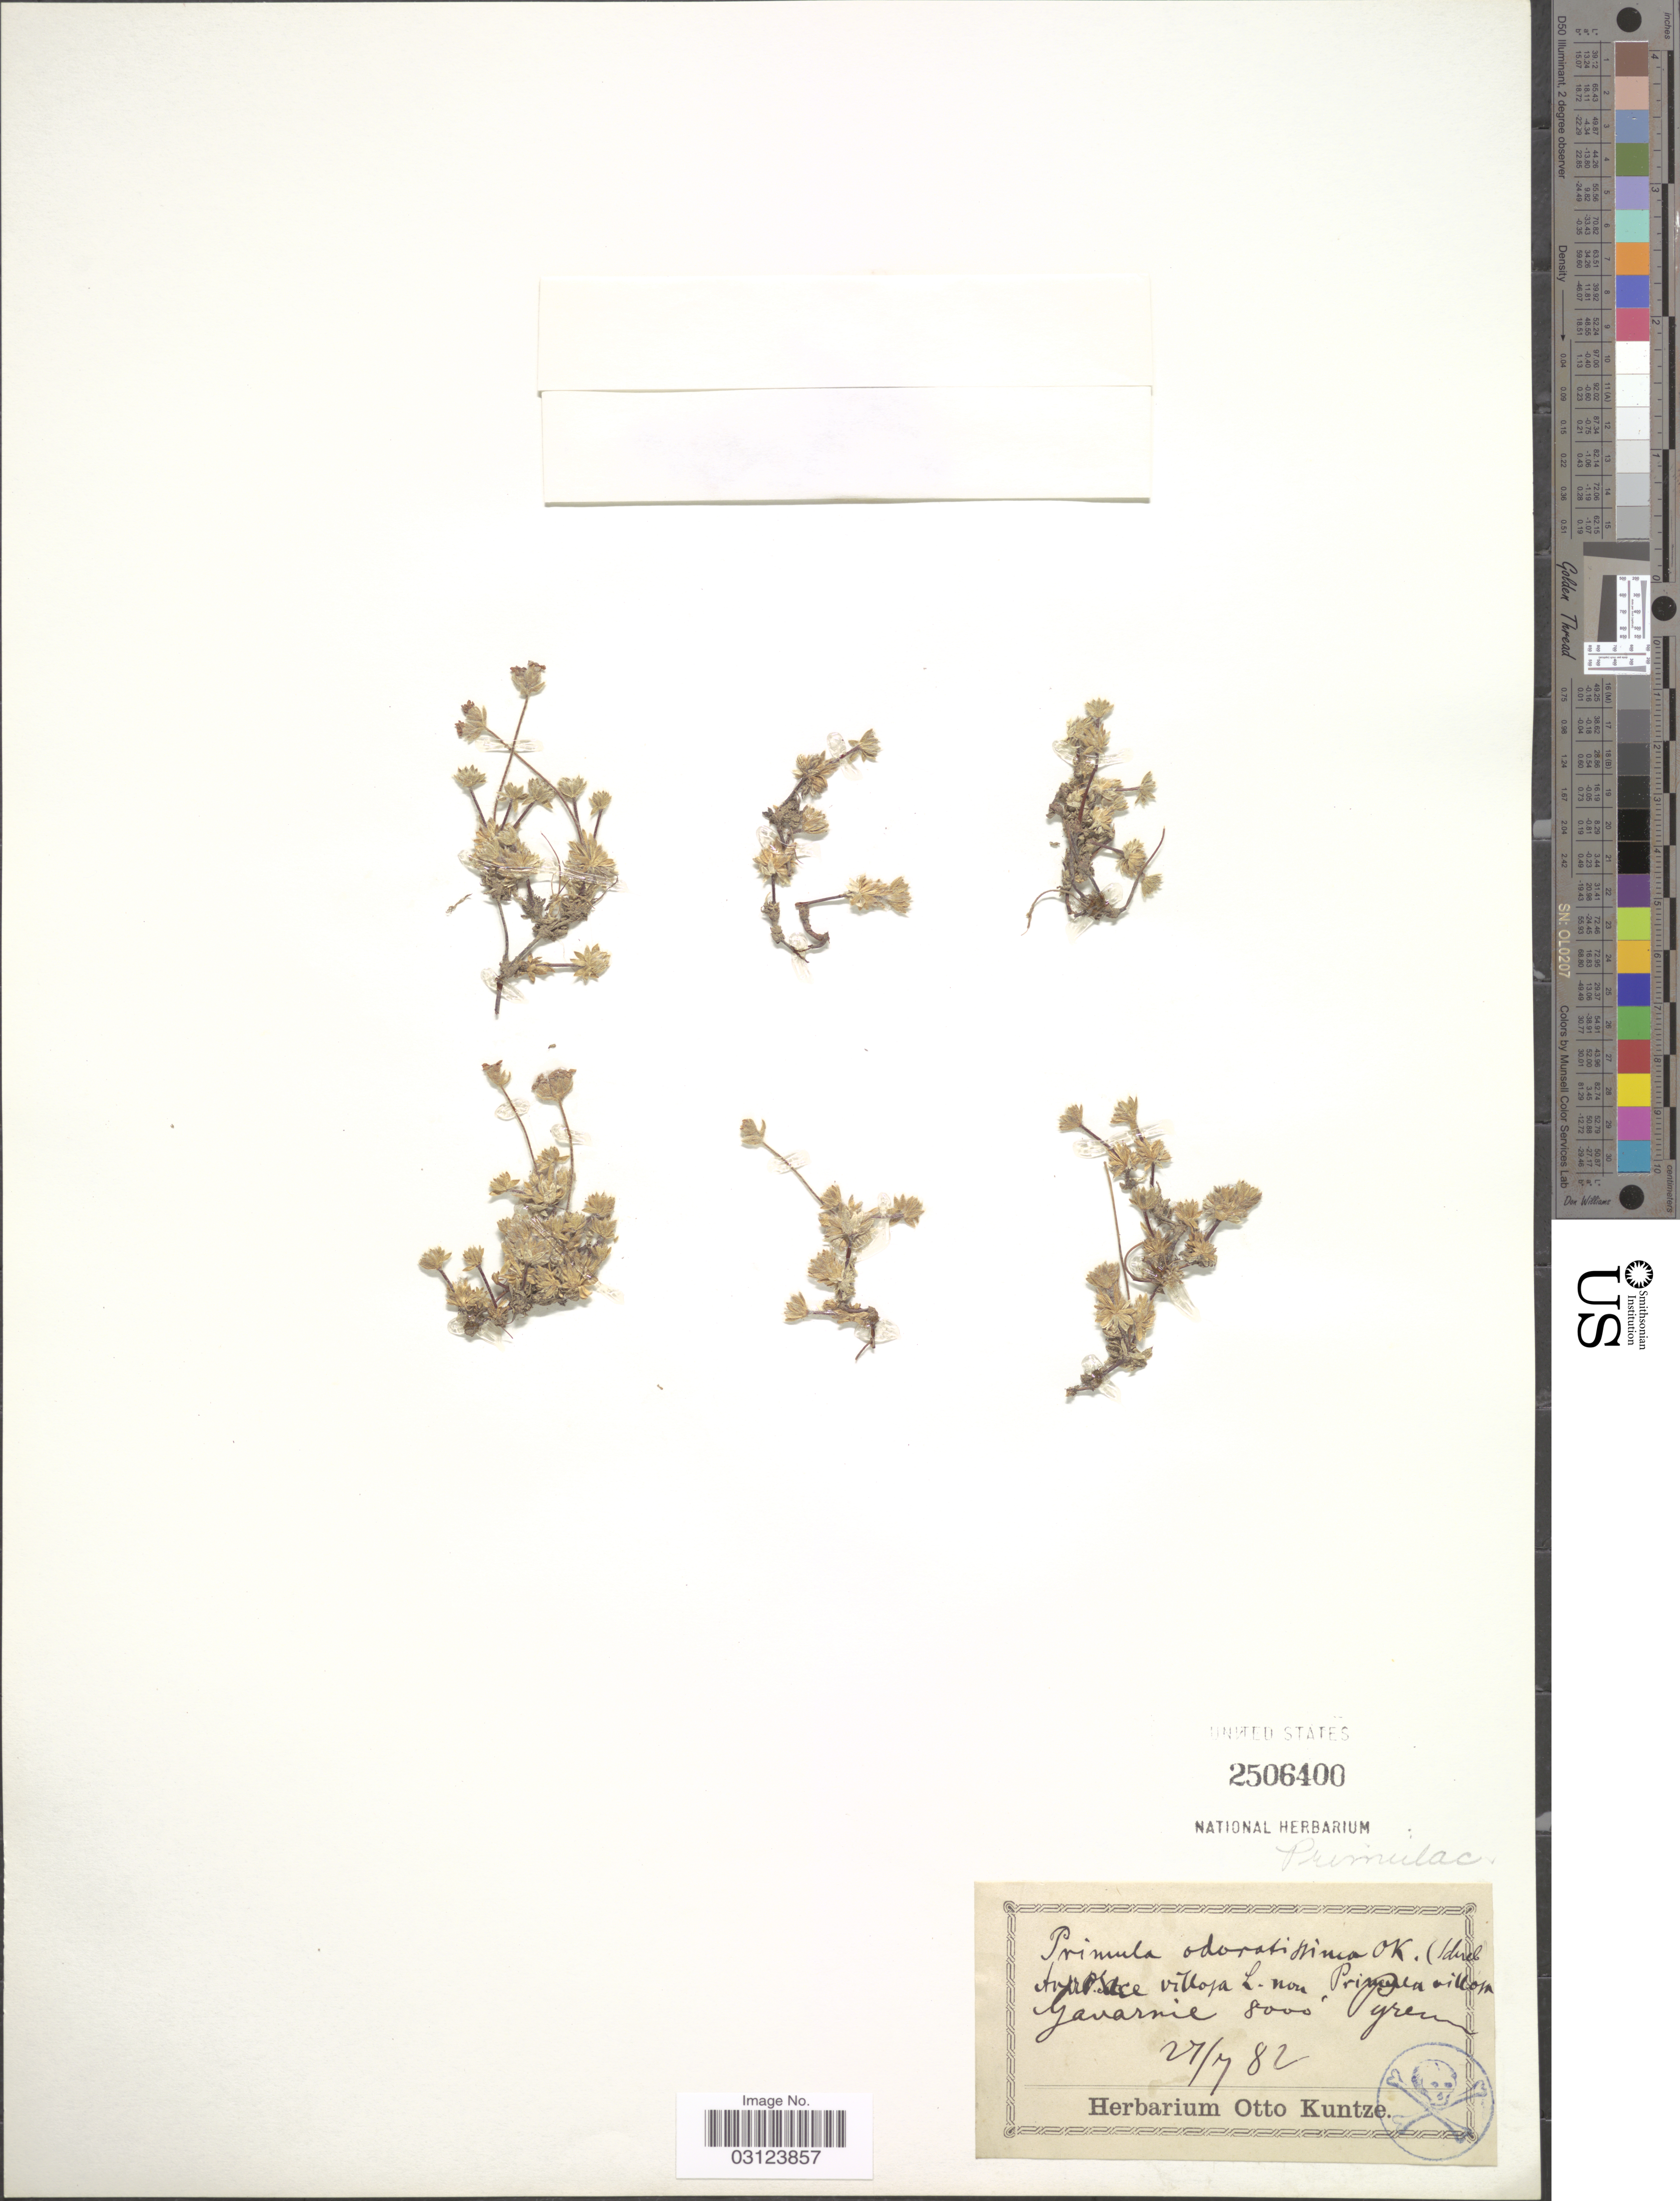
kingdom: Plantae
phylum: Tracheophyta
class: Magnoliopsida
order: Ericales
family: Primulaceae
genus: Androsace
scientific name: Androsace villosa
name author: L.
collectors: ex herb. Otto Kuntze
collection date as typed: Transcribed d/m/y: 27/7/82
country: France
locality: Gavarnie, Pyren.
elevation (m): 2438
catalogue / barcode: US 2506400